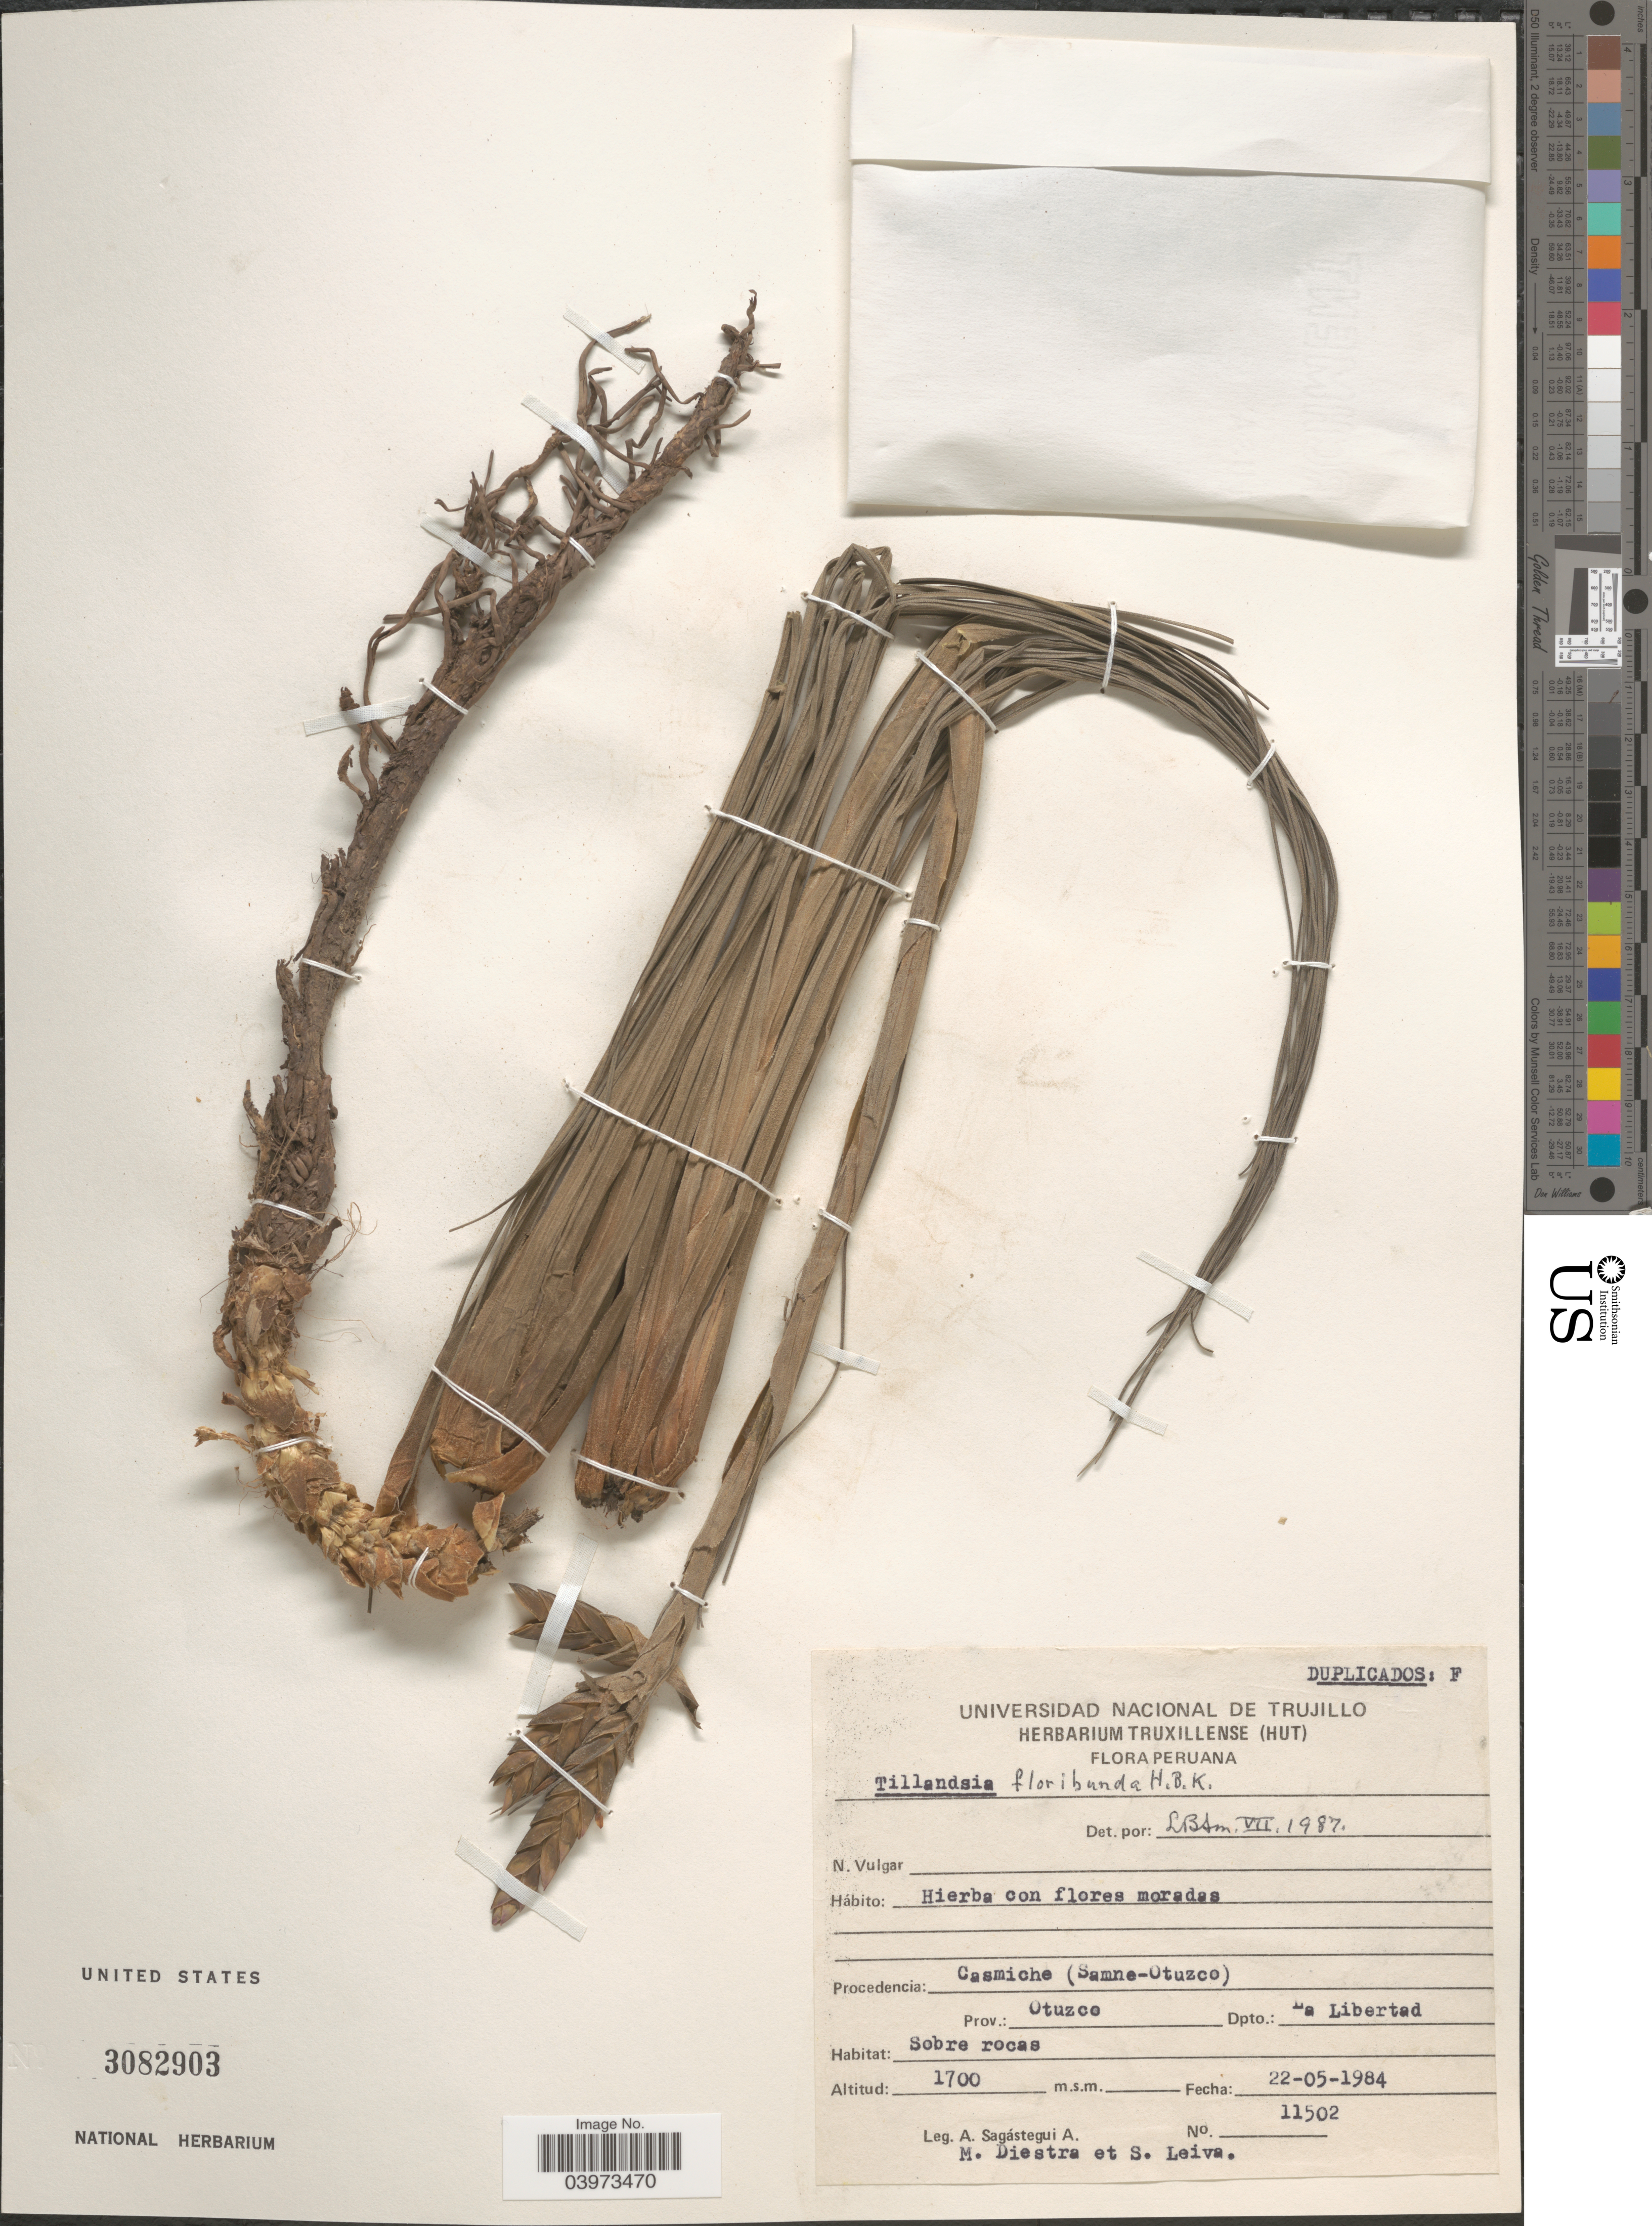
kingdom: Plantae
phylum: Tracheophyta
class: Liliopsida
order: Poales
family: Bromeliaceae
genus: Tillandsia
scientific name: Tillandsia floribunda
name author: Kunth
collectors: A. Sagastegui, M. Diestra & S. Leiva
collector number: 11502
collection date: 1984-05-22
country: Peru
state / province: La Libertad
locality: Casmiche (Samne-Otuzco). Prov. Otuzco. Dpto.: La Libertad.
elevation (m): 1700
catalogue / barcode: US 3082903